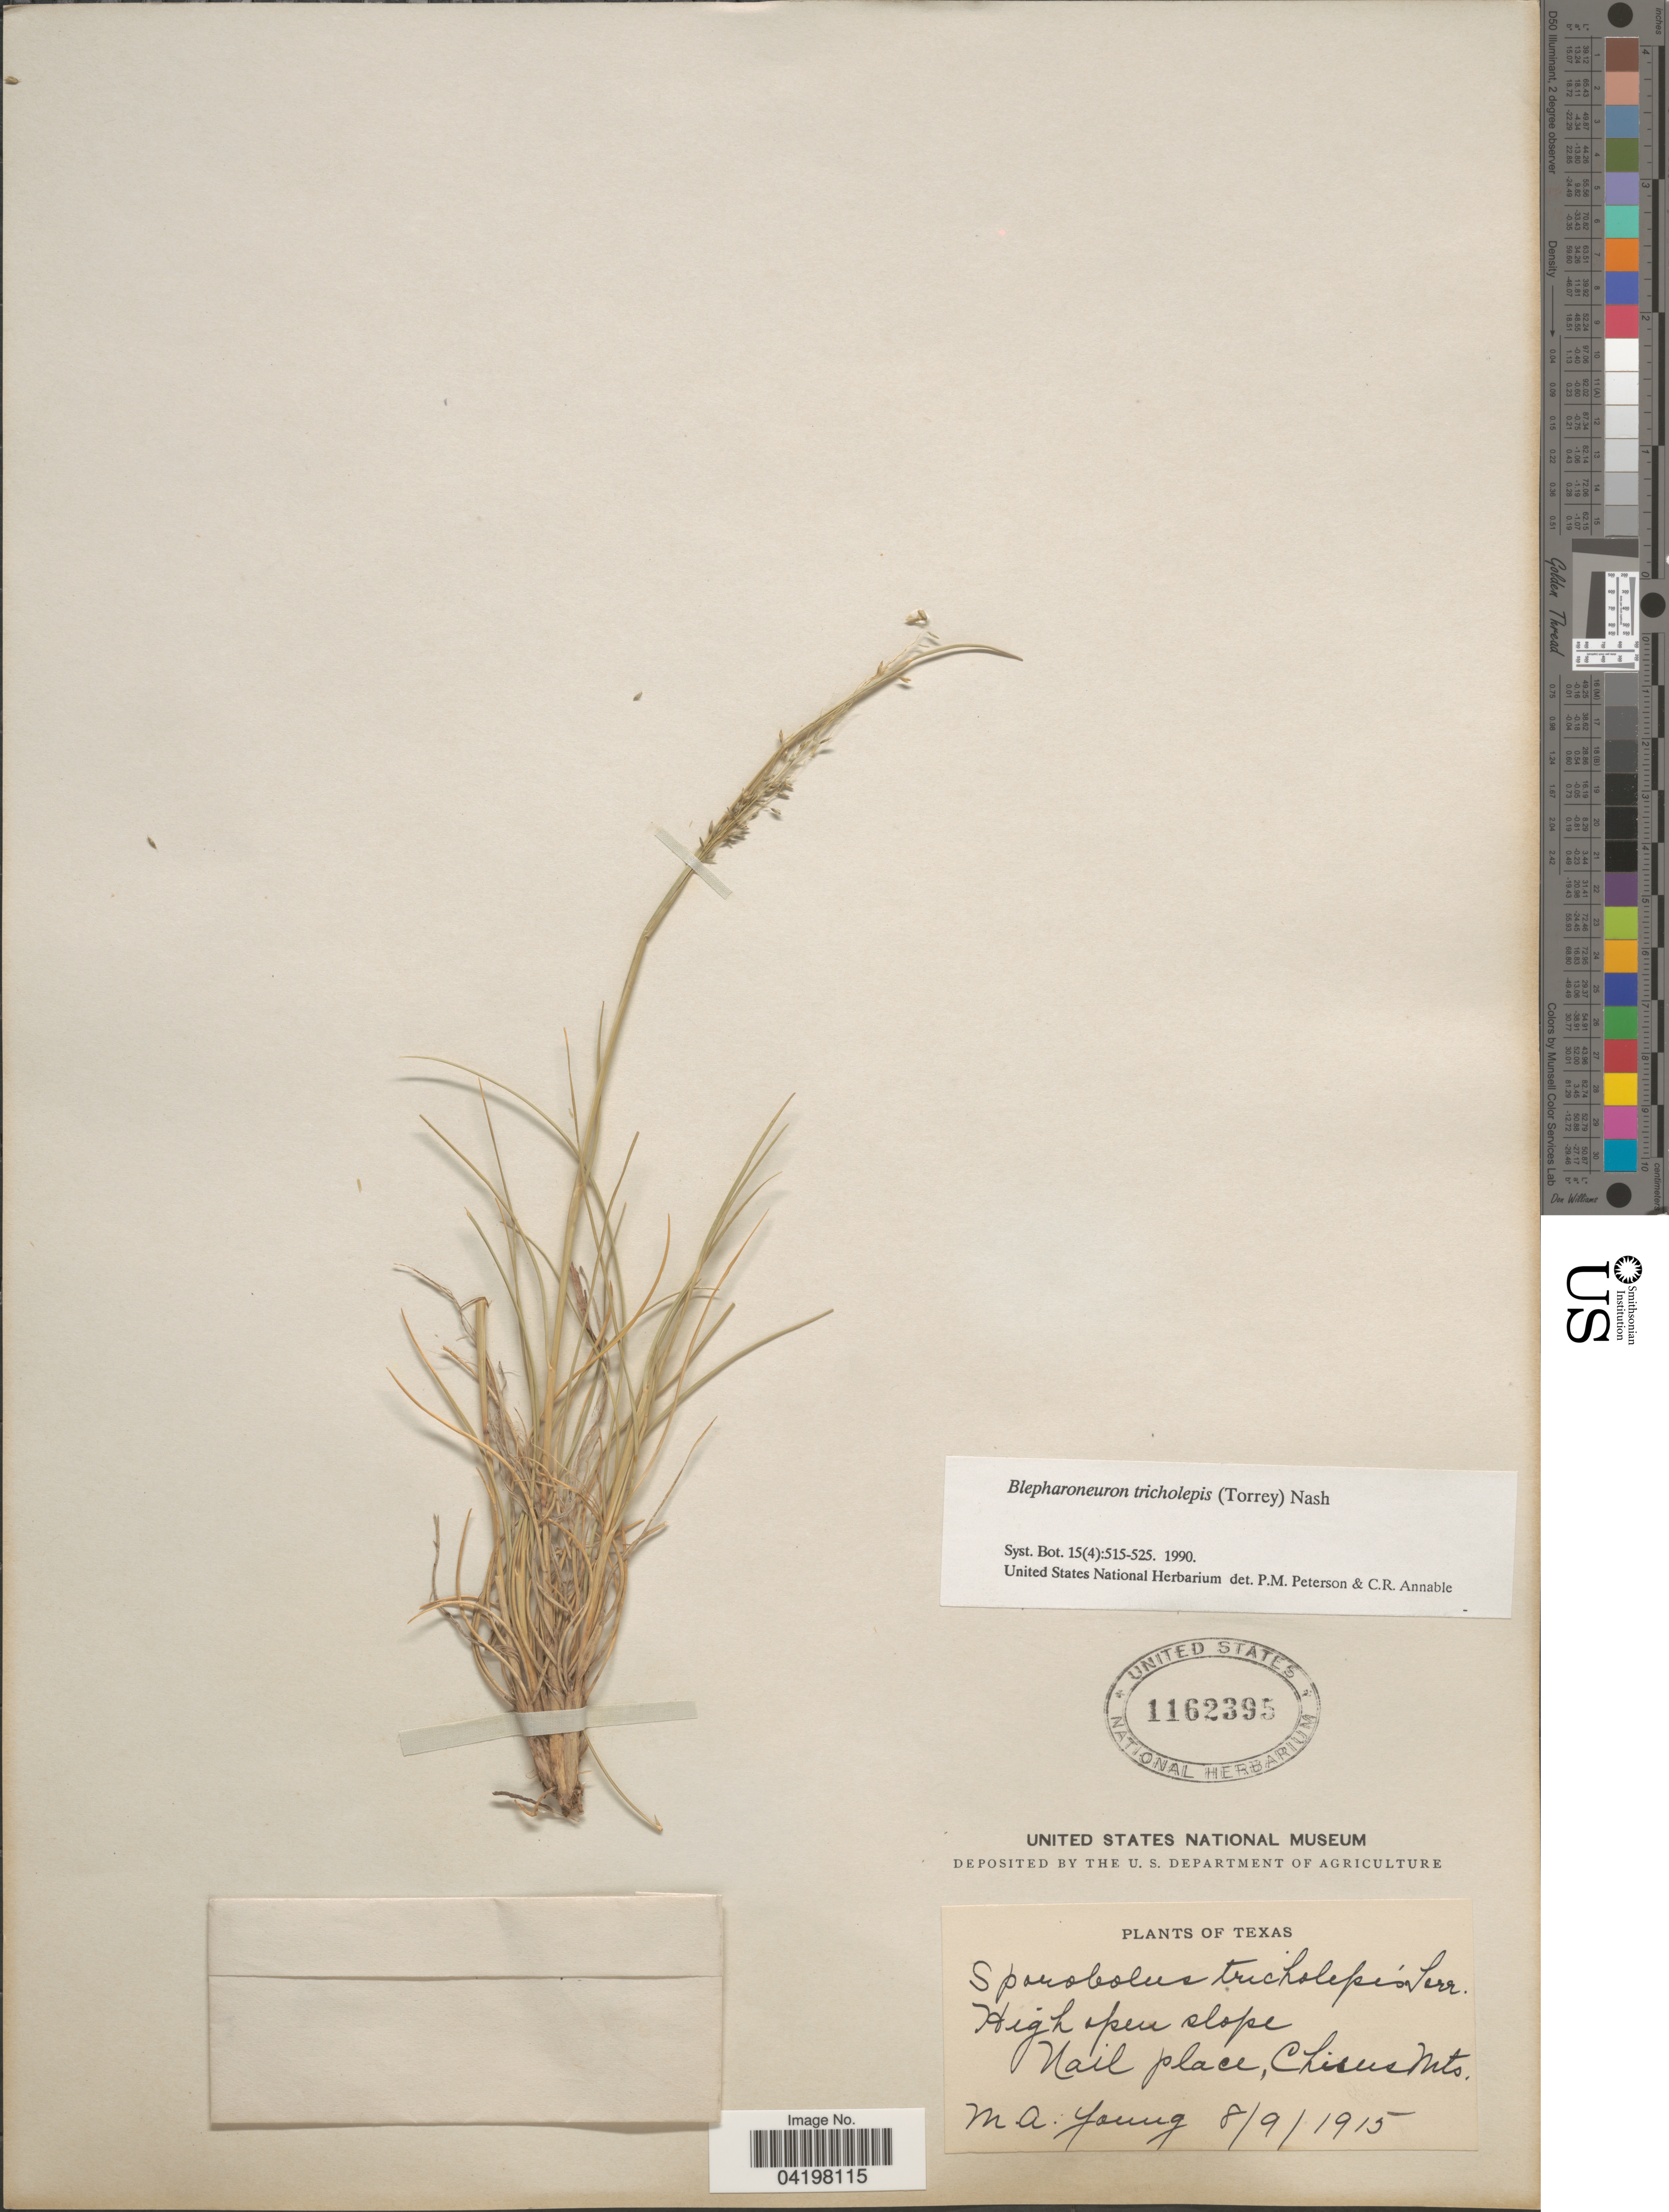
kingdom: Plantae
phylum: Tracheophyta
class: Liliopsida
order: Poales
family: Poaceae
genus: Muhlenbergia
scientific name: Muhlenbergia tricholepis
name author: (Torr.) Columbus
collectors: M. Young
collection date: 1915-08-09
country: United States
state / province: Texas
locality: Nail place, Chisus Mts.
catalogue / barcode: US 1162395